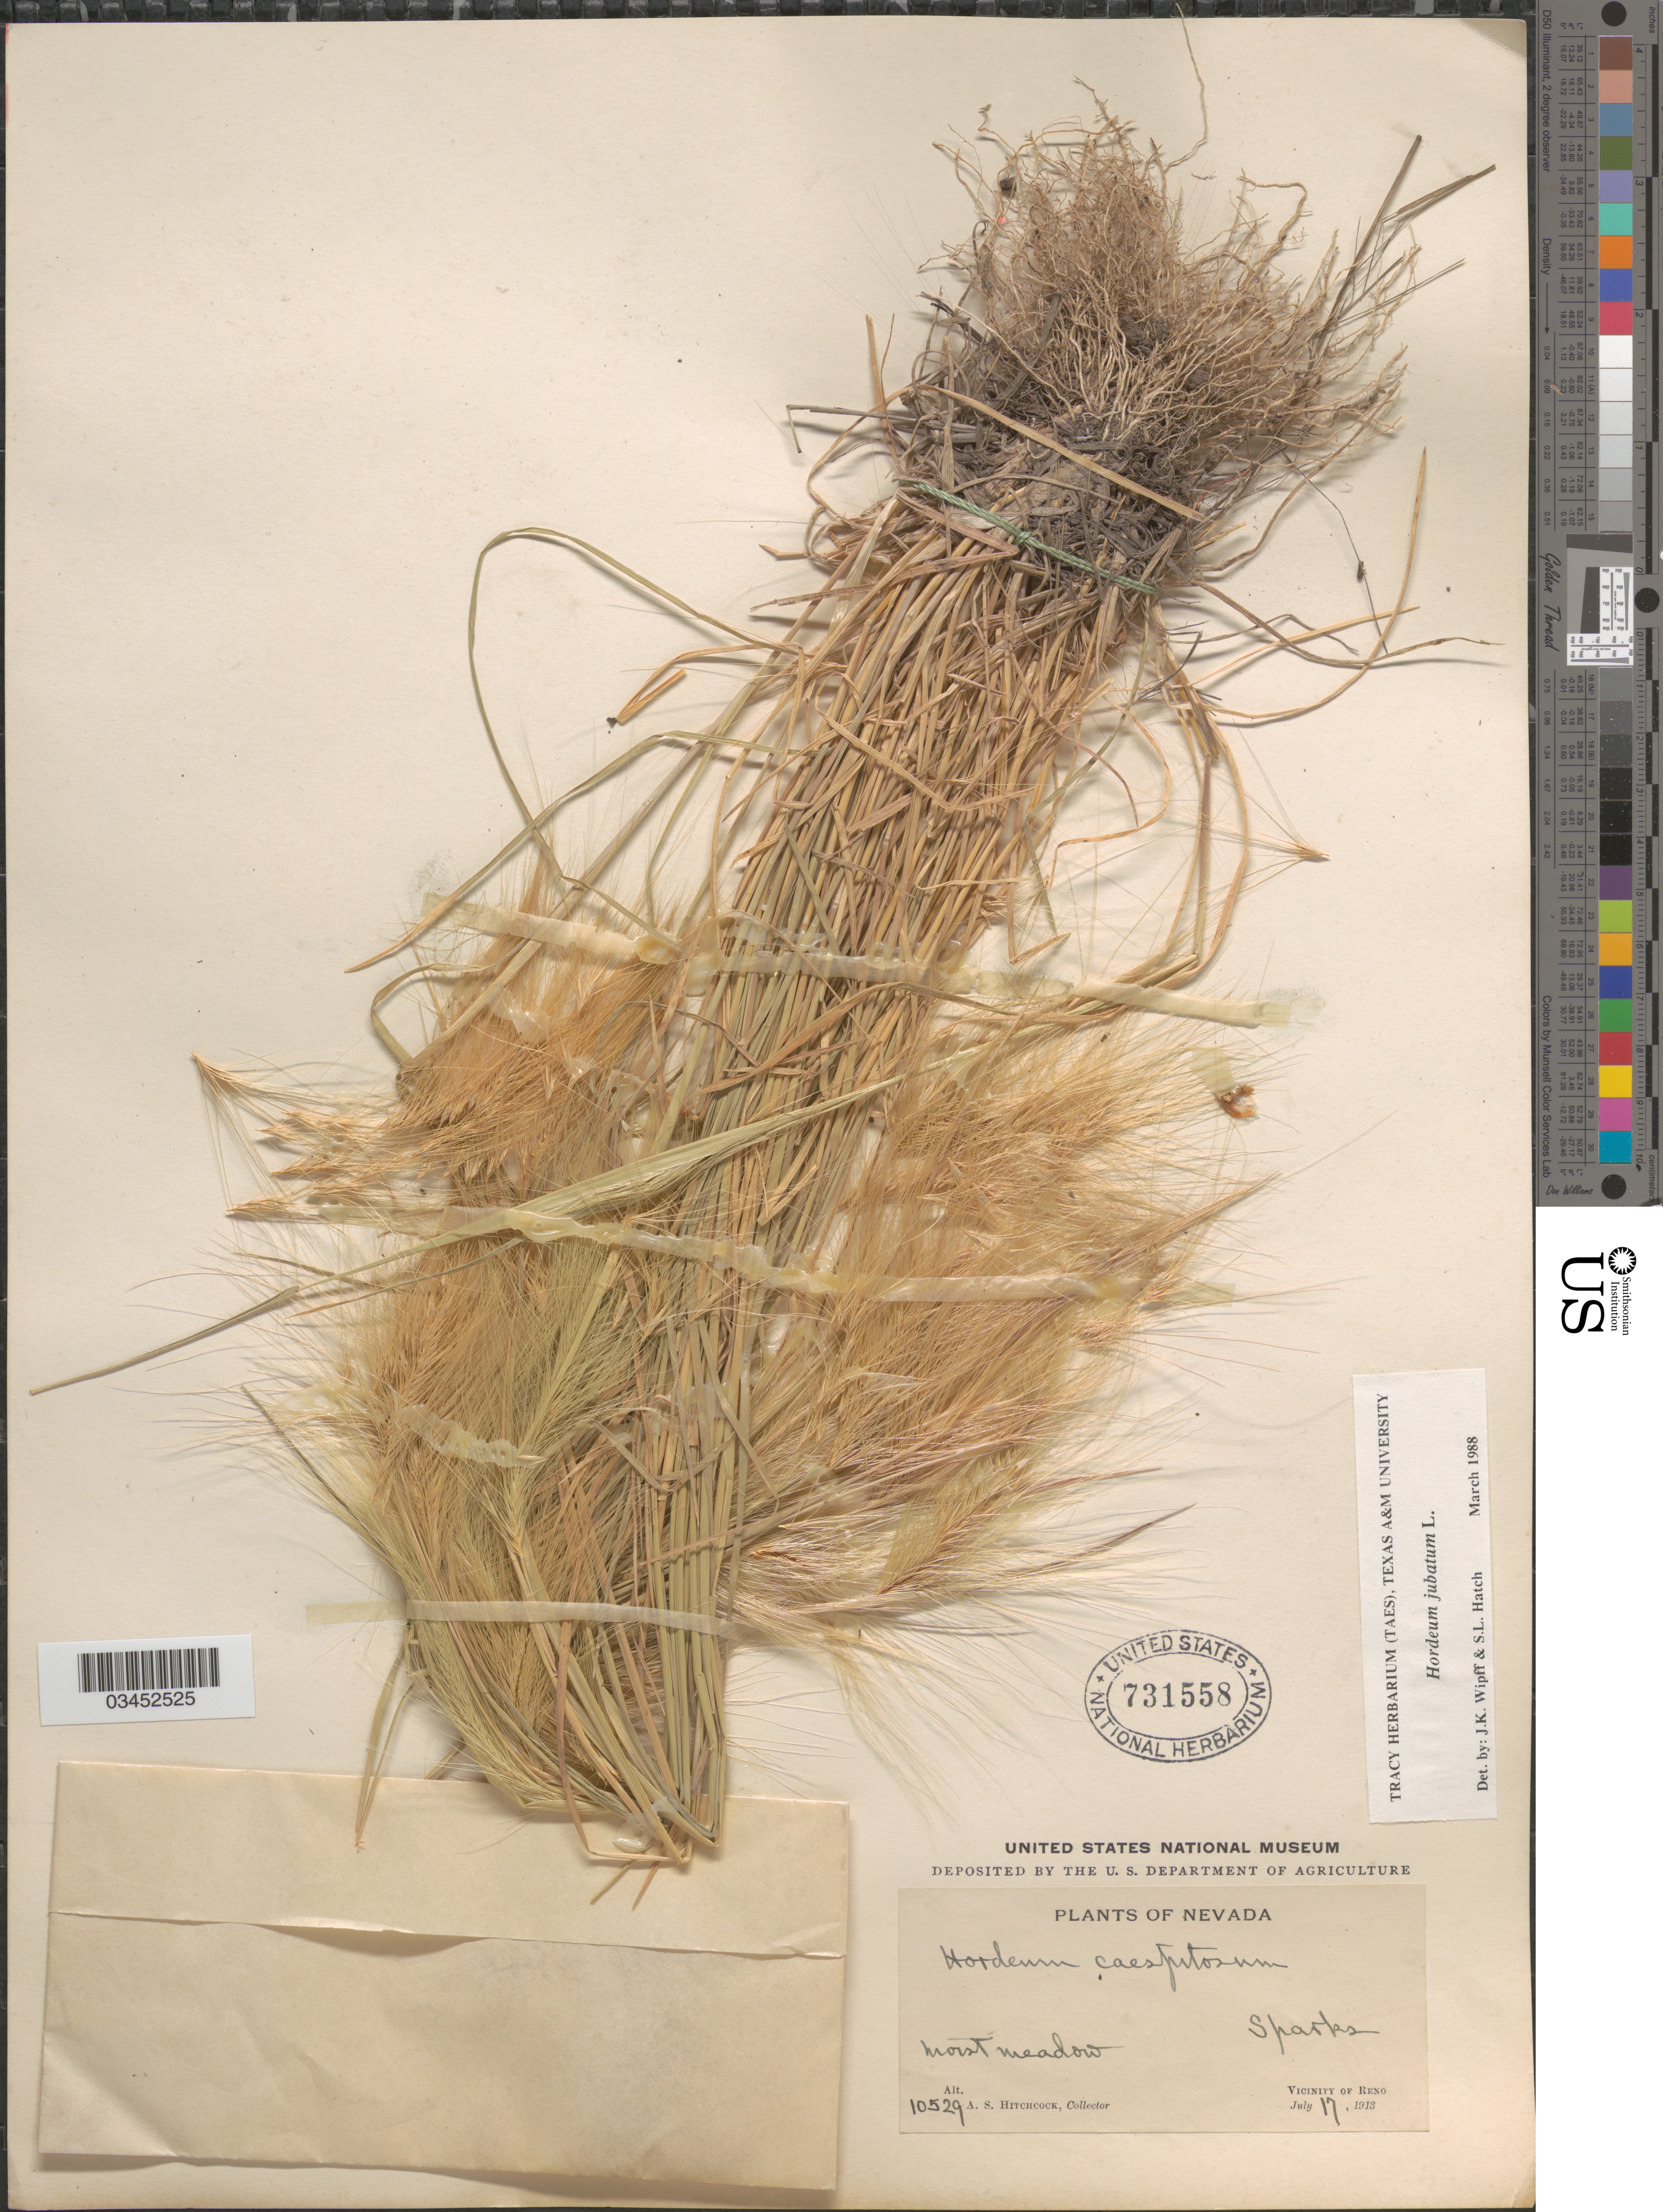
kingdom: Plantae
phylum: Tracheophyta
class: Liliopsida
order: Poales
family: Poaceae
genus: Hordeum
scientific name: Hordeum jubatum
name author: L.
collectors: A. S. Hitchcock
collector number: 10529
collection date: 1913-07-17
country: United States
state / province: Nevada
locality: Sparks. Vicinity of Reno.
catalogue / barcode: US 731558